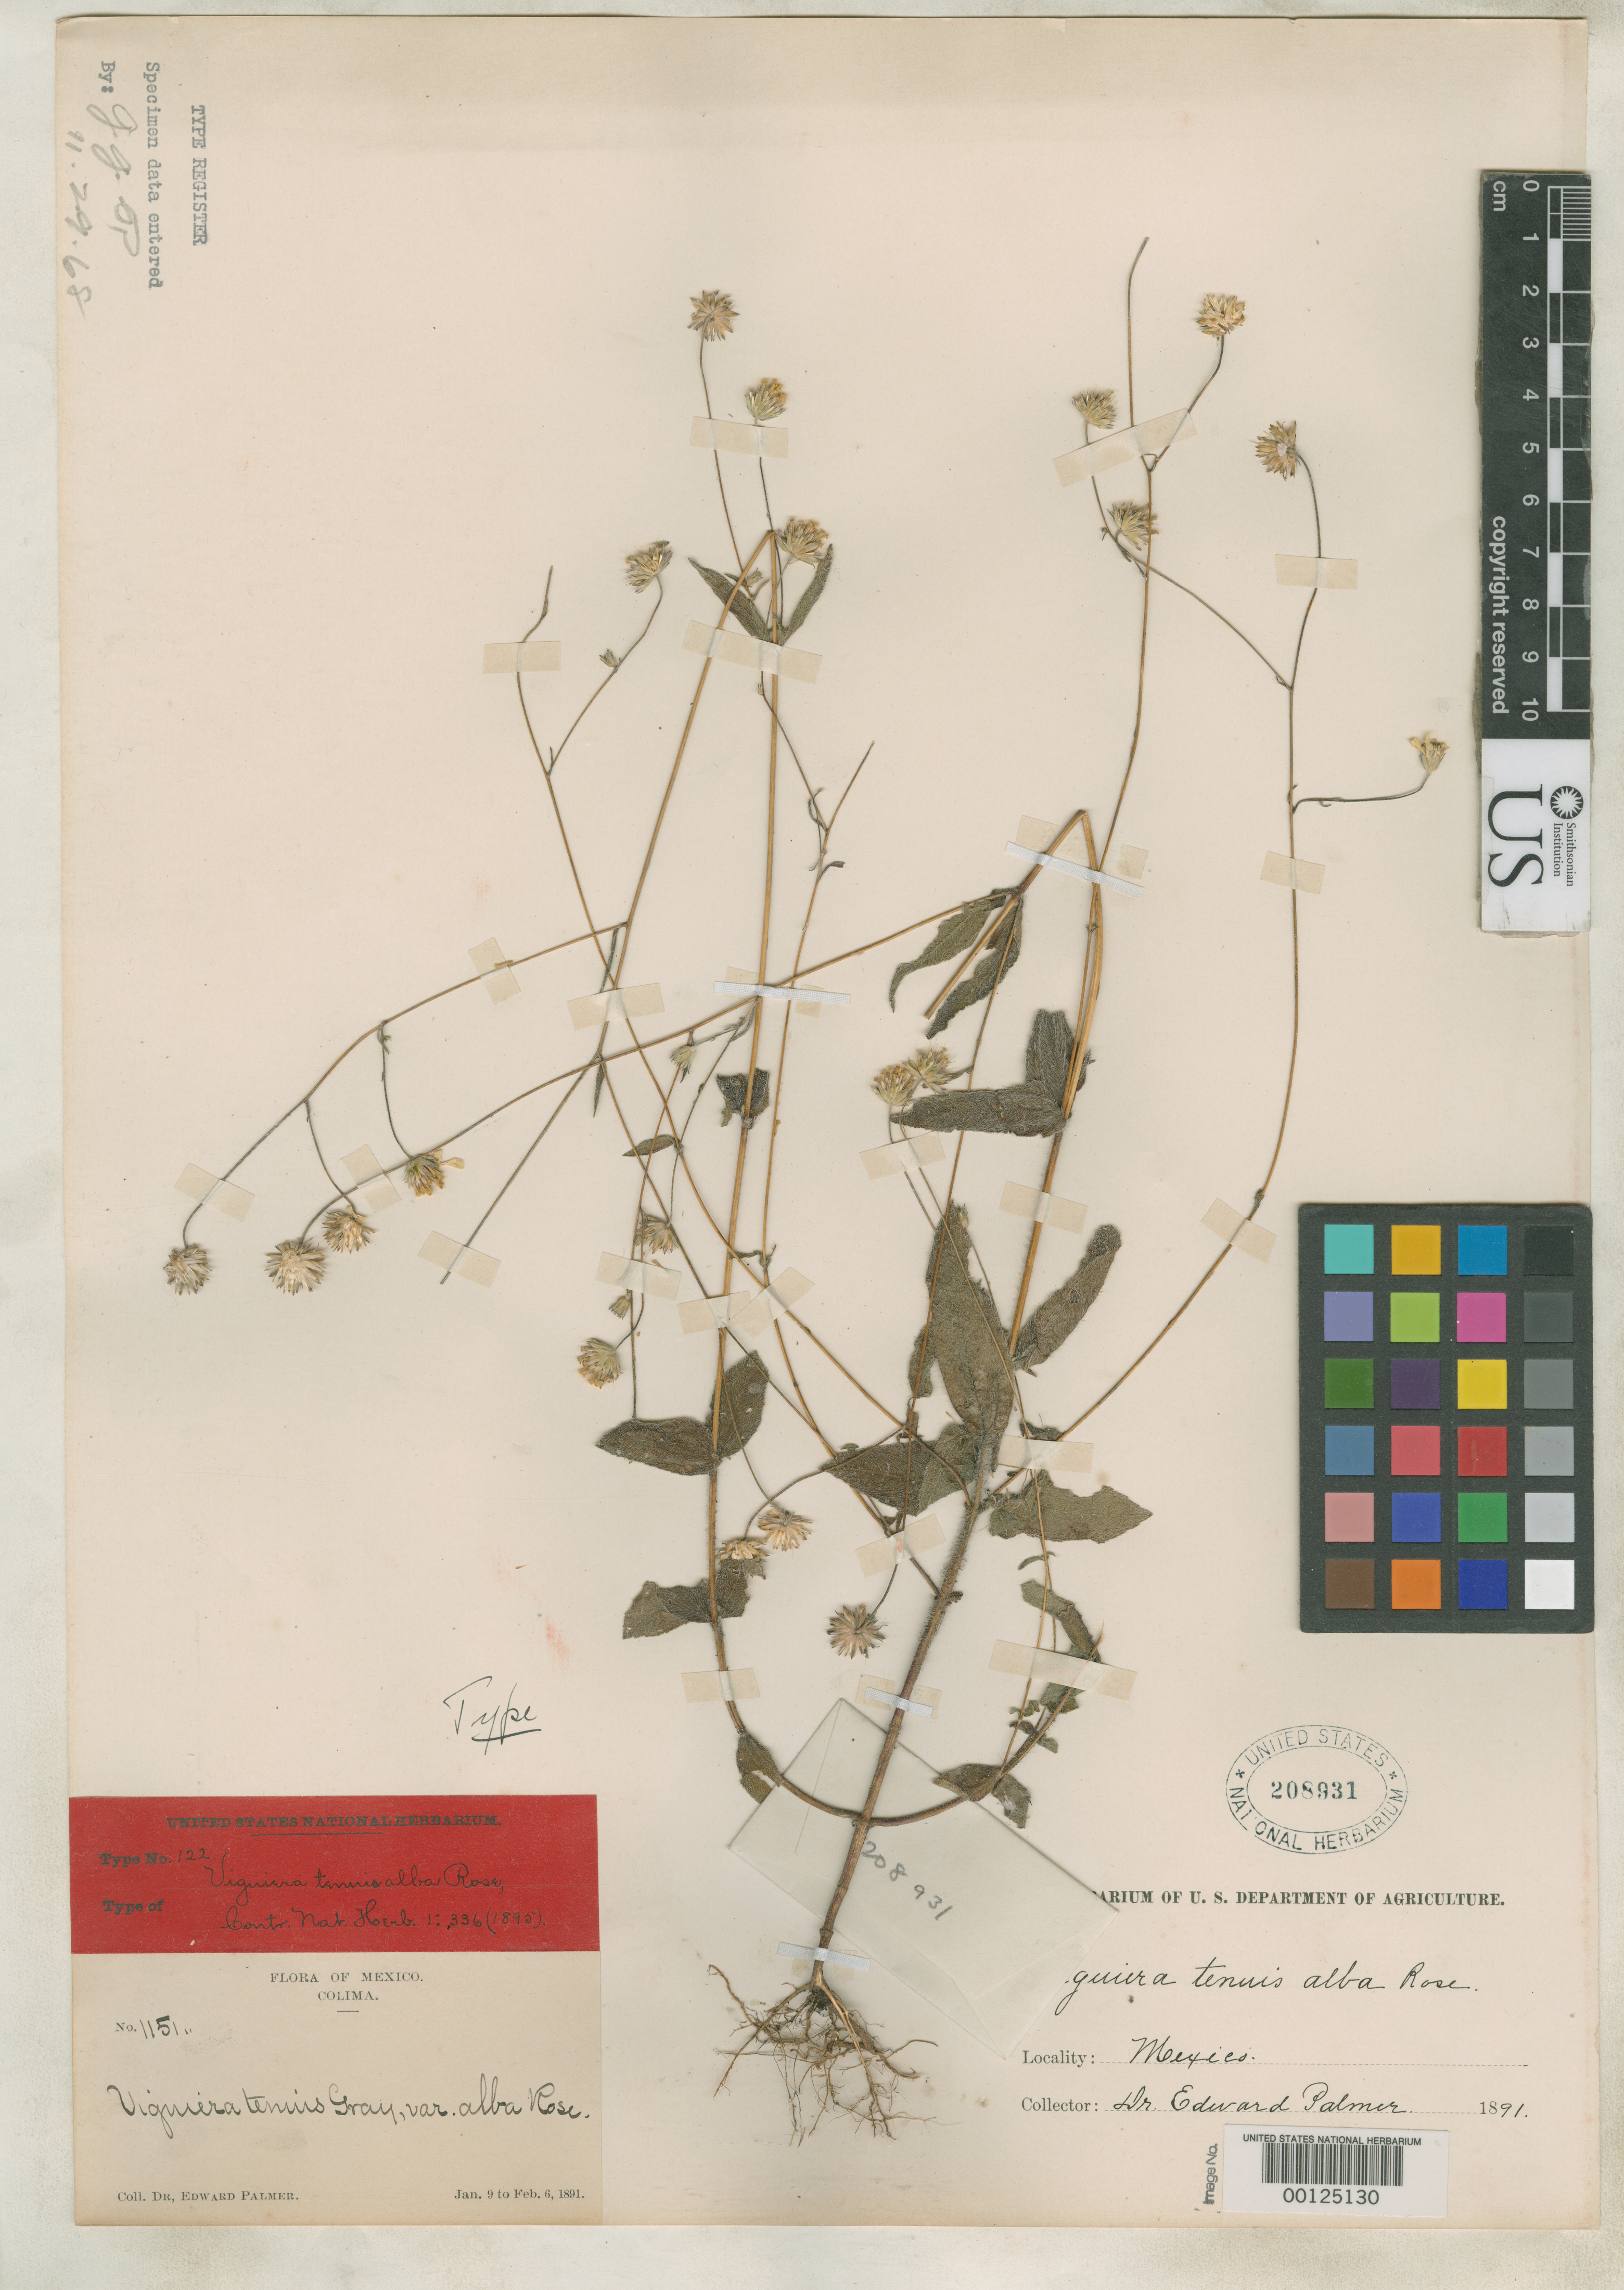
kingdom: Plantae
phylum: Tracheophyta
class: Magnoliopsida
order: Asterales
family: Asteraceae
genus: Viguiera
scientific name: Viguiera tenuis var. alba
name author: Rose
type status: Holotype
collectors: E. Palmer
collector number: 1151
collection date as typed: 09 Jan 1891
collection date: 1891-01-09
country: Mexico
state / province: Colima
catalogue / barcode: US 208931